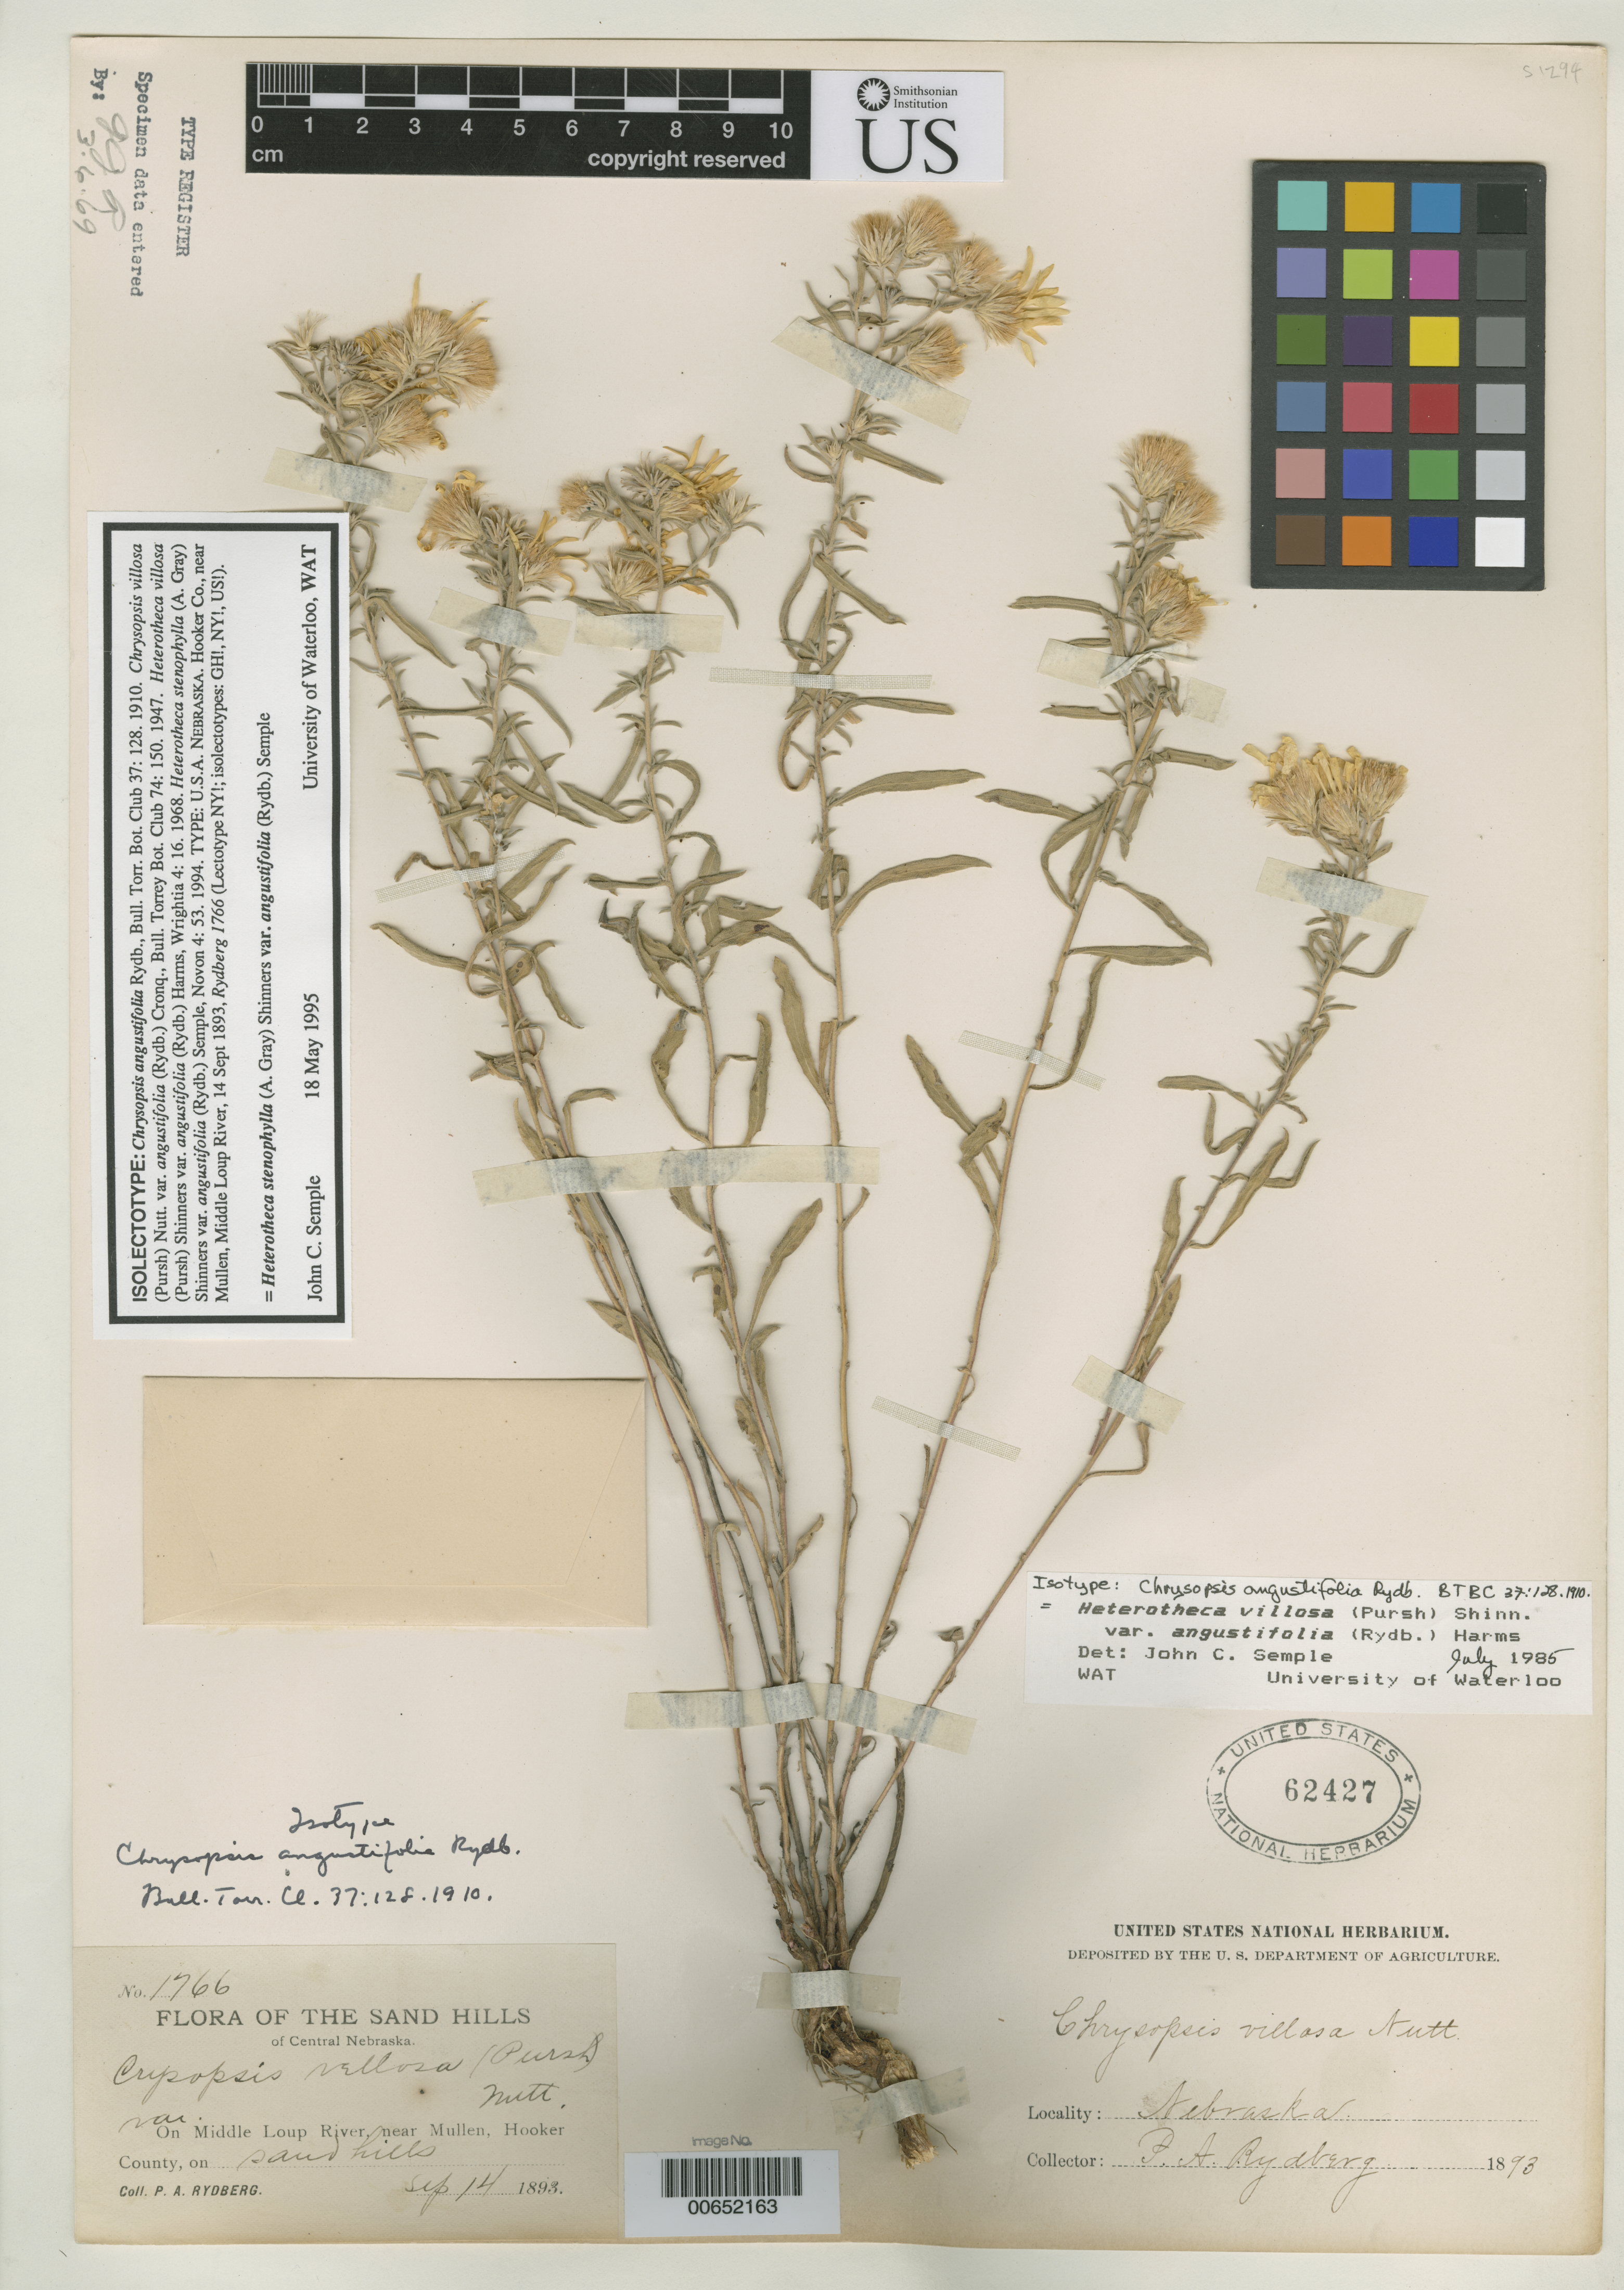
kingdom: Plantae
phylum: Tracheophyta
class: Magnoliopsida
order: Asterales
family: Asteraceae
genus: Chrysopsis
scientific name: Chrysopsis angustifolia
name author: Rydb.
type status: Isolectotype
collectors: P. A. Rydberg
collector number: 1766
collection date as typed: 14 Sep 1893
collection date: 1893-09-14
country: United States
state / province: Nebraska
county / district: Hooker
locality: On Middle Loup River, near Mullen.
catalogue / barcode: US 62427